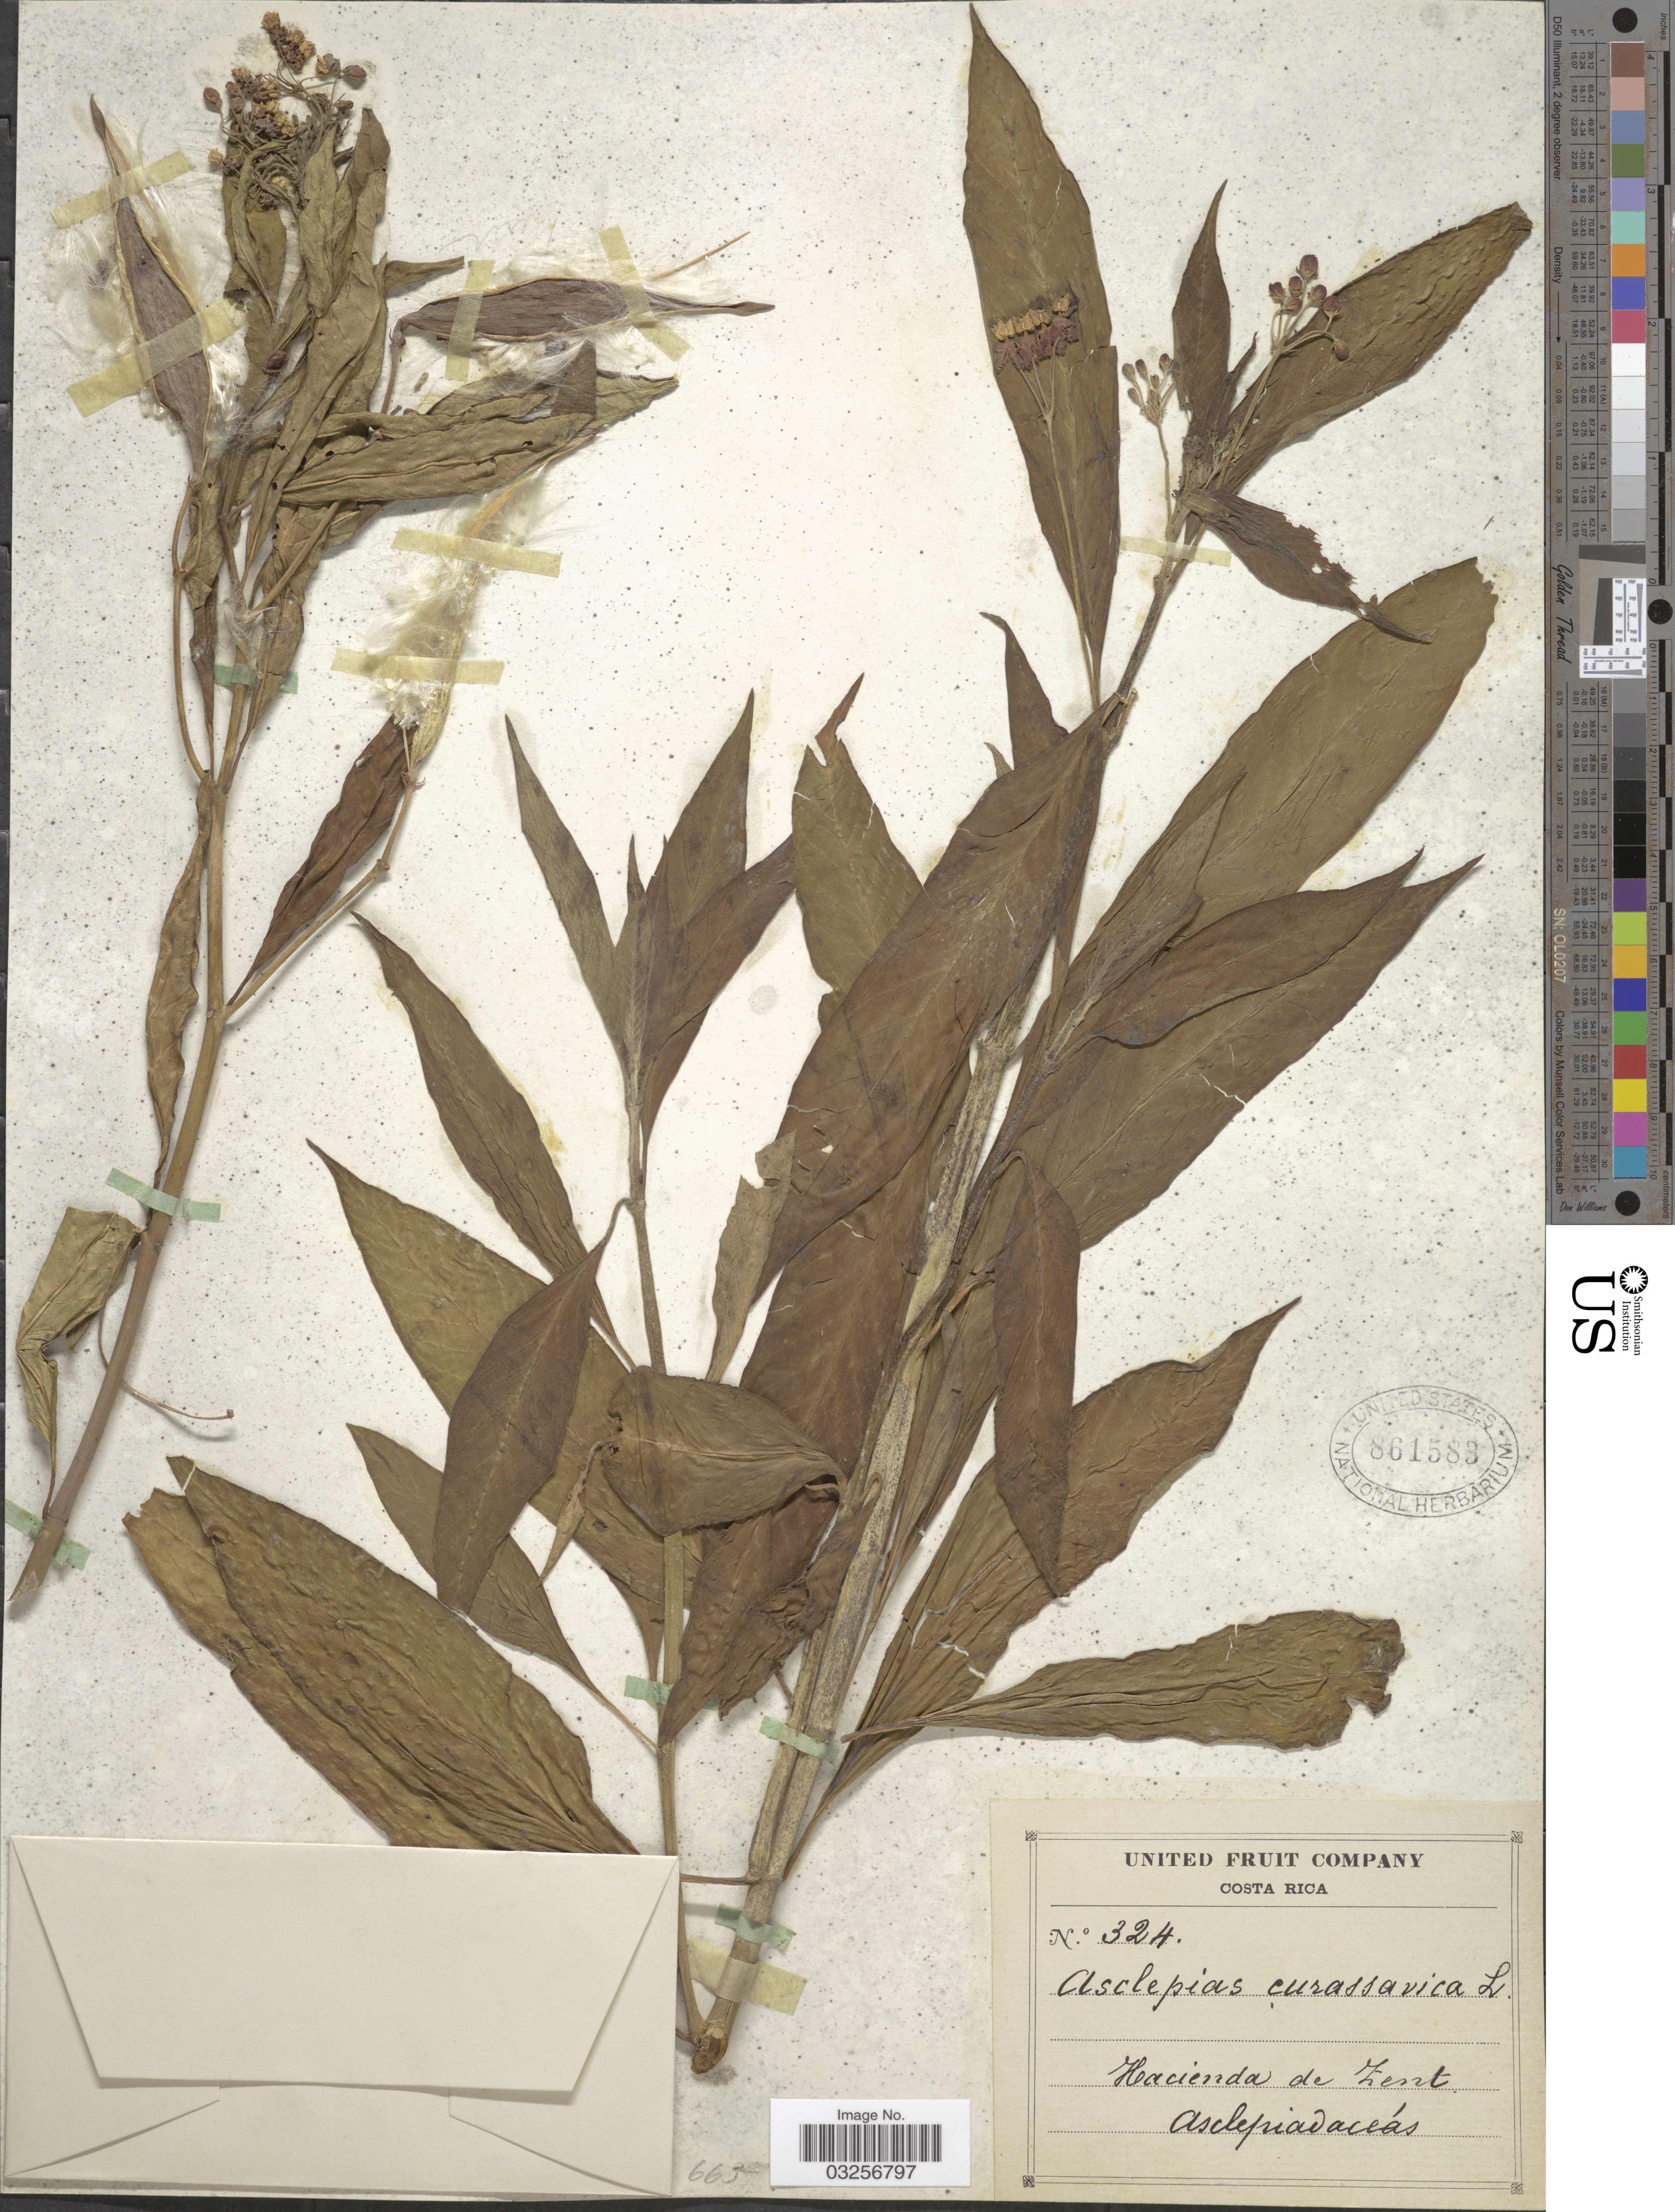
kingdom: Plantae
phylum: Tracheophyta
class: Magnoliopsida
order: Gentianales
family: Apocynaceae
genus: Asclepias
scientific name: Asclepias curassavica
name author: L.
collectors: United Fruit Company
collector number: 324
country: Costa Rica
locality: Hacienda de Zent.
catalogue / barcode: US 861583